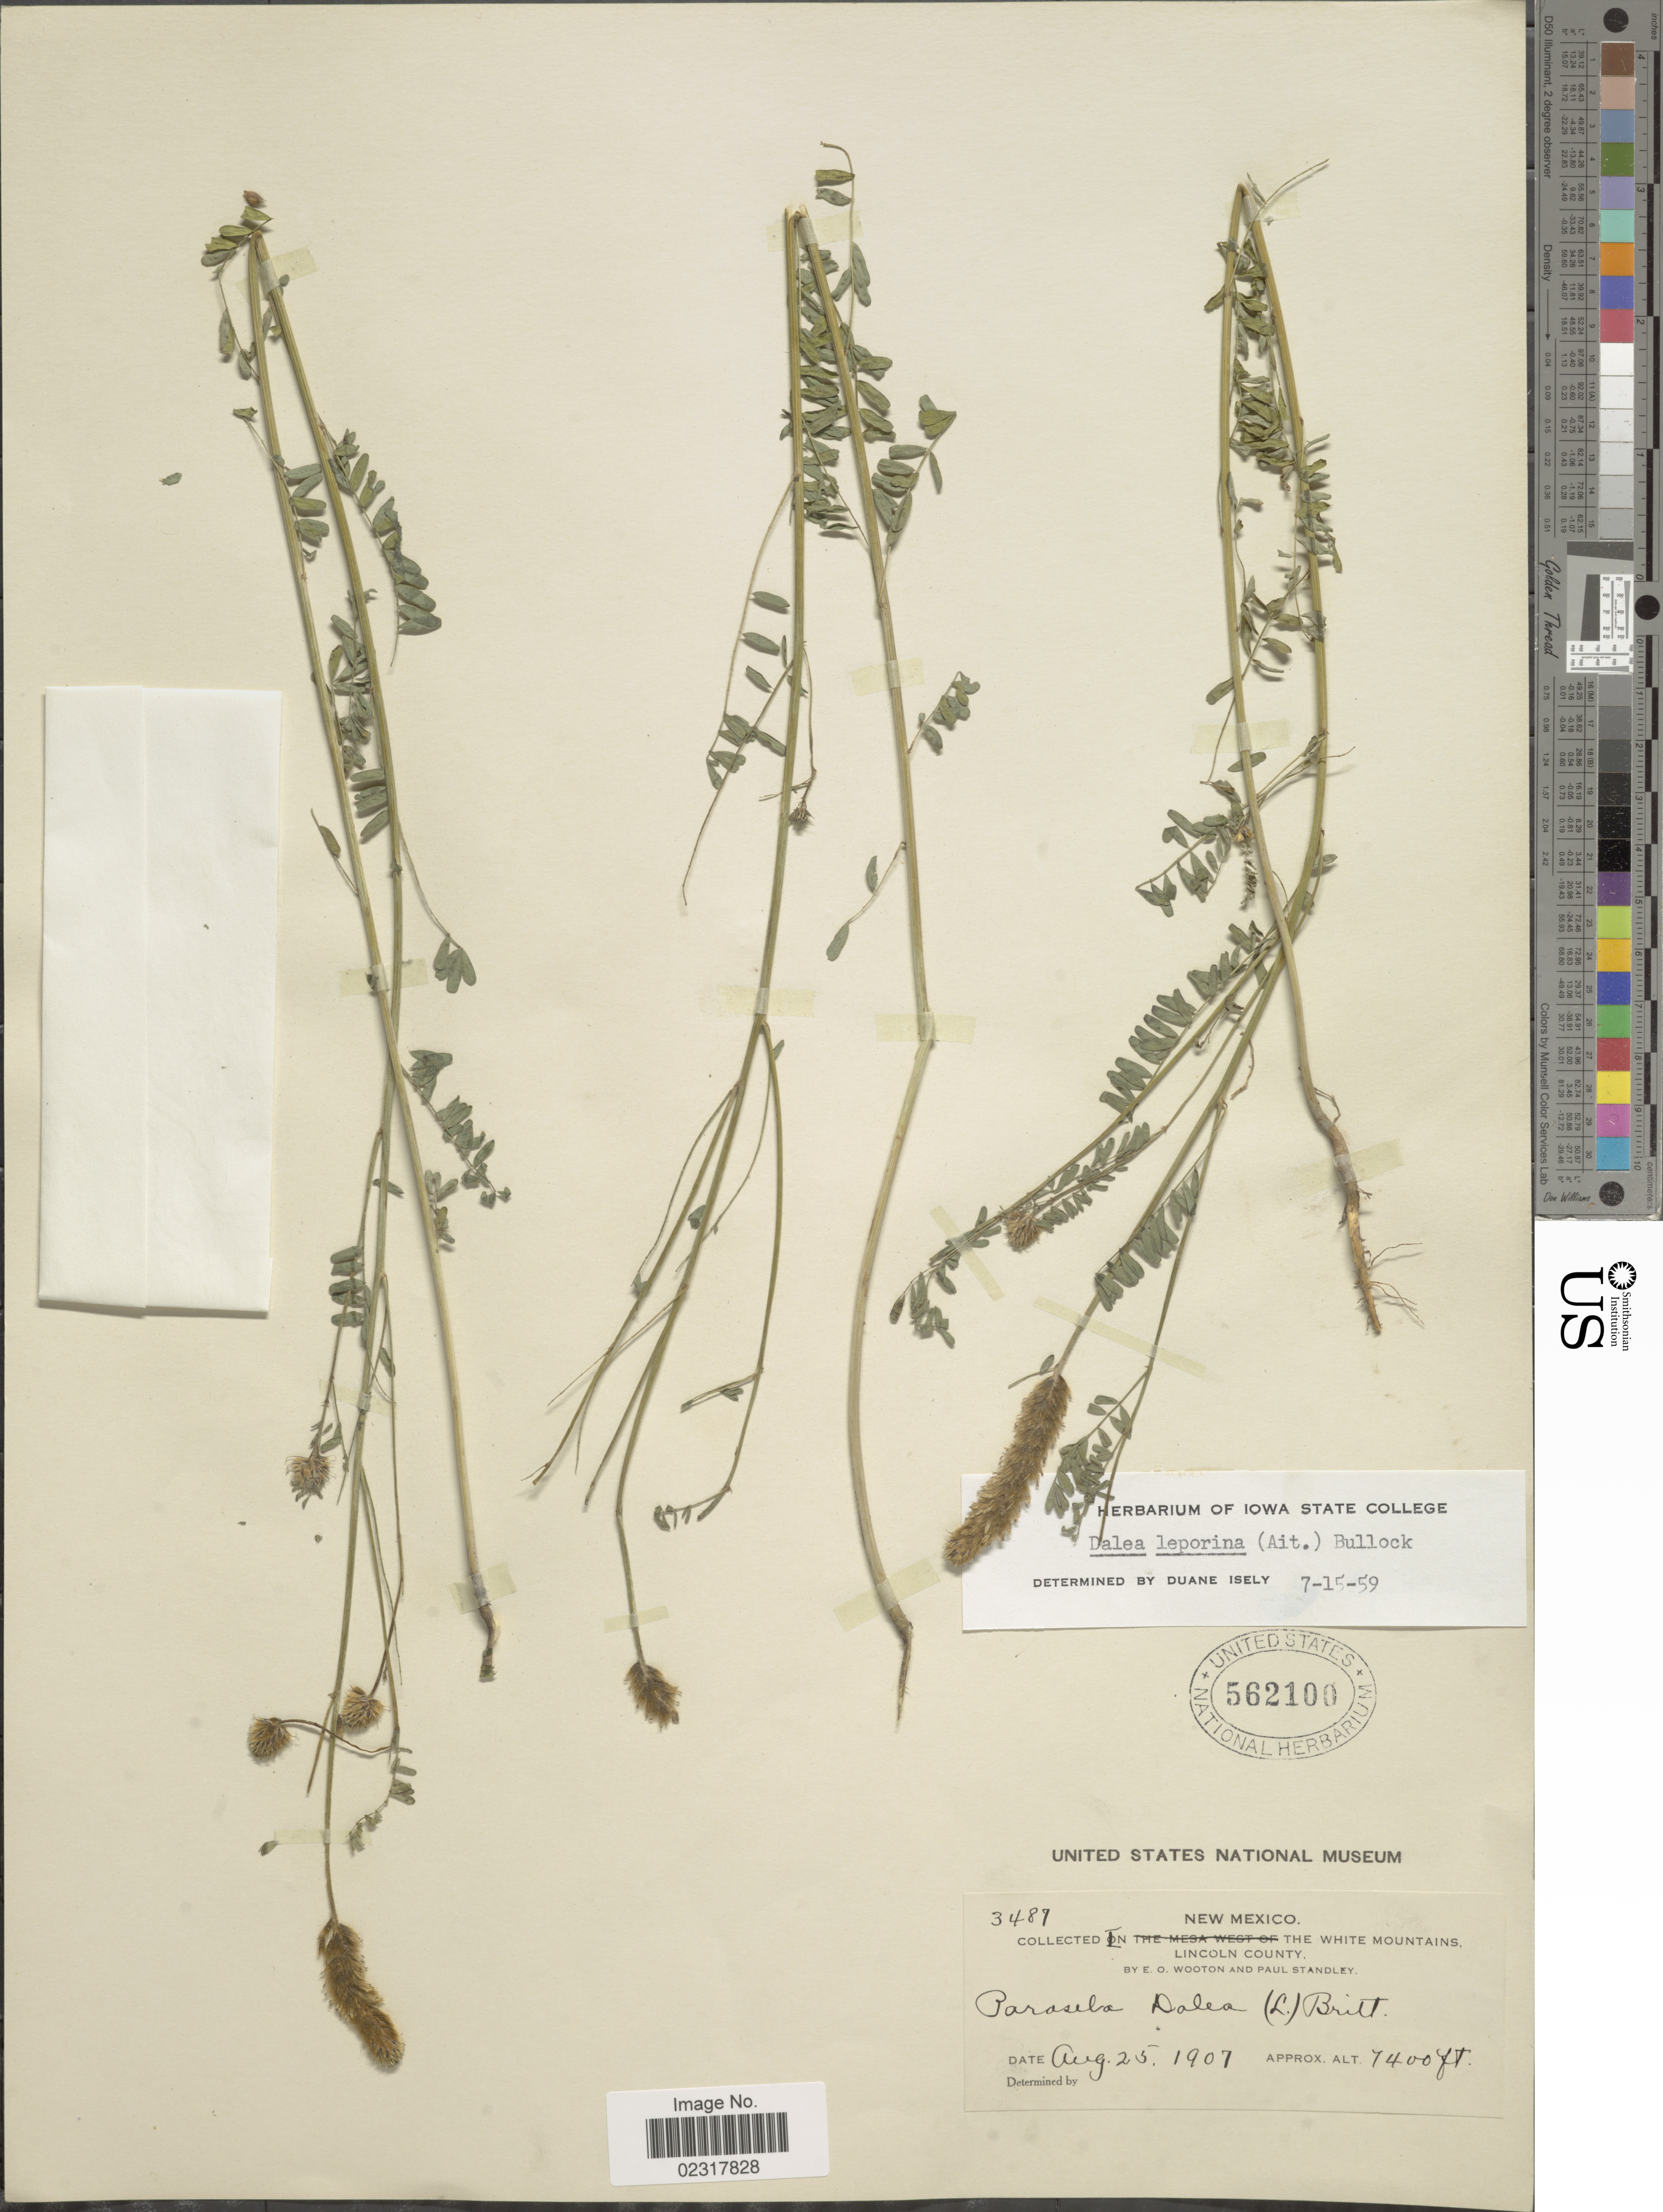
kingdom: Plantae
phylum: Tracheophyta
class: Magnoliopsida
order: Fabales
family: Fabaceae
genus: Dalea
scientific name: Dalea leporina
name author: (Aiton) Bullock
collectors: E. O. Wooton & P. C. Standley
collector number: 3487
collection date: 1907-08-25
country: United States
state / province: New Mexico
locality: In the White Mountains, Lincoln County.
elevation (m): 2256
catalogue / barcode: US 562100